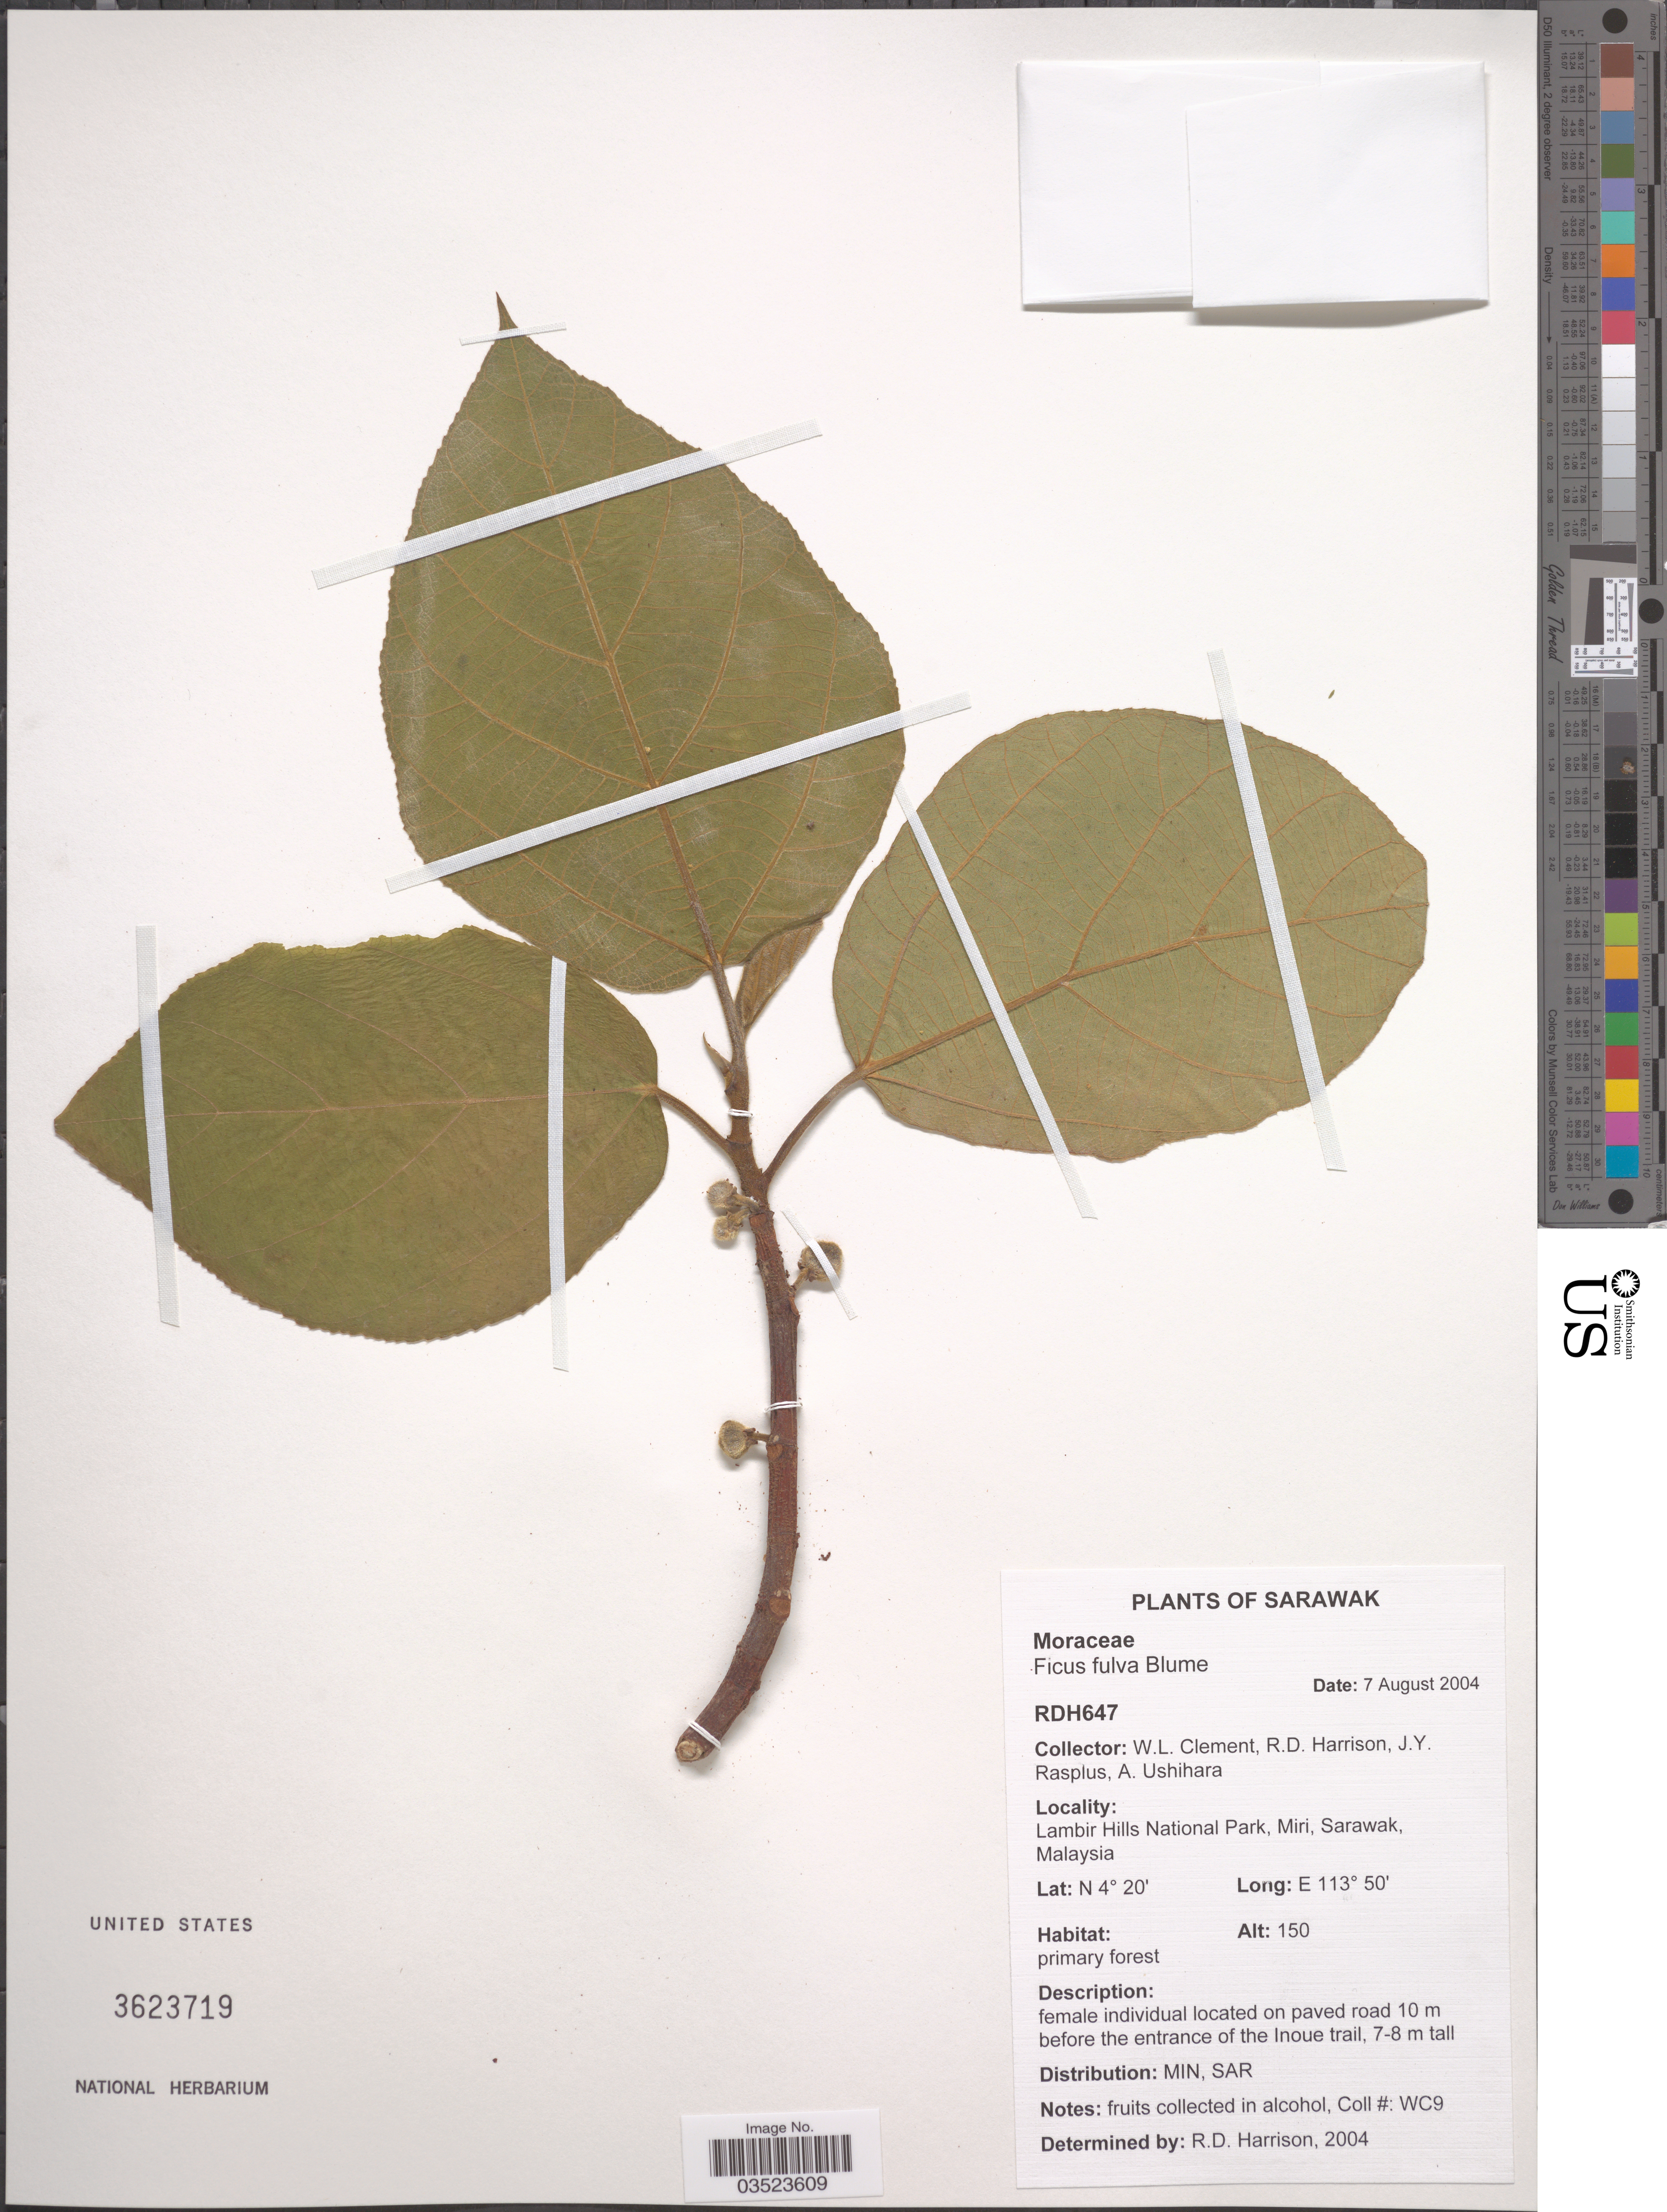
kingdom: Plantae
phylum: Tracheophyta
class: Magnoliopsida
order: Rosales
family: Moraceae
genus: Ficus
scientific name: Ficus fulva Elmer, nom illeg.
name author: Elmer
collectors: W. Clement, R. Harrison, J. Rasplus & A. Ushihara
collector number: RDH647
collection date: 2004-08-07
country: Malaysia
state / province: Sarawak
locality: Lambir Hills National Park, Miri.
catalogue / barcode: US 3623719